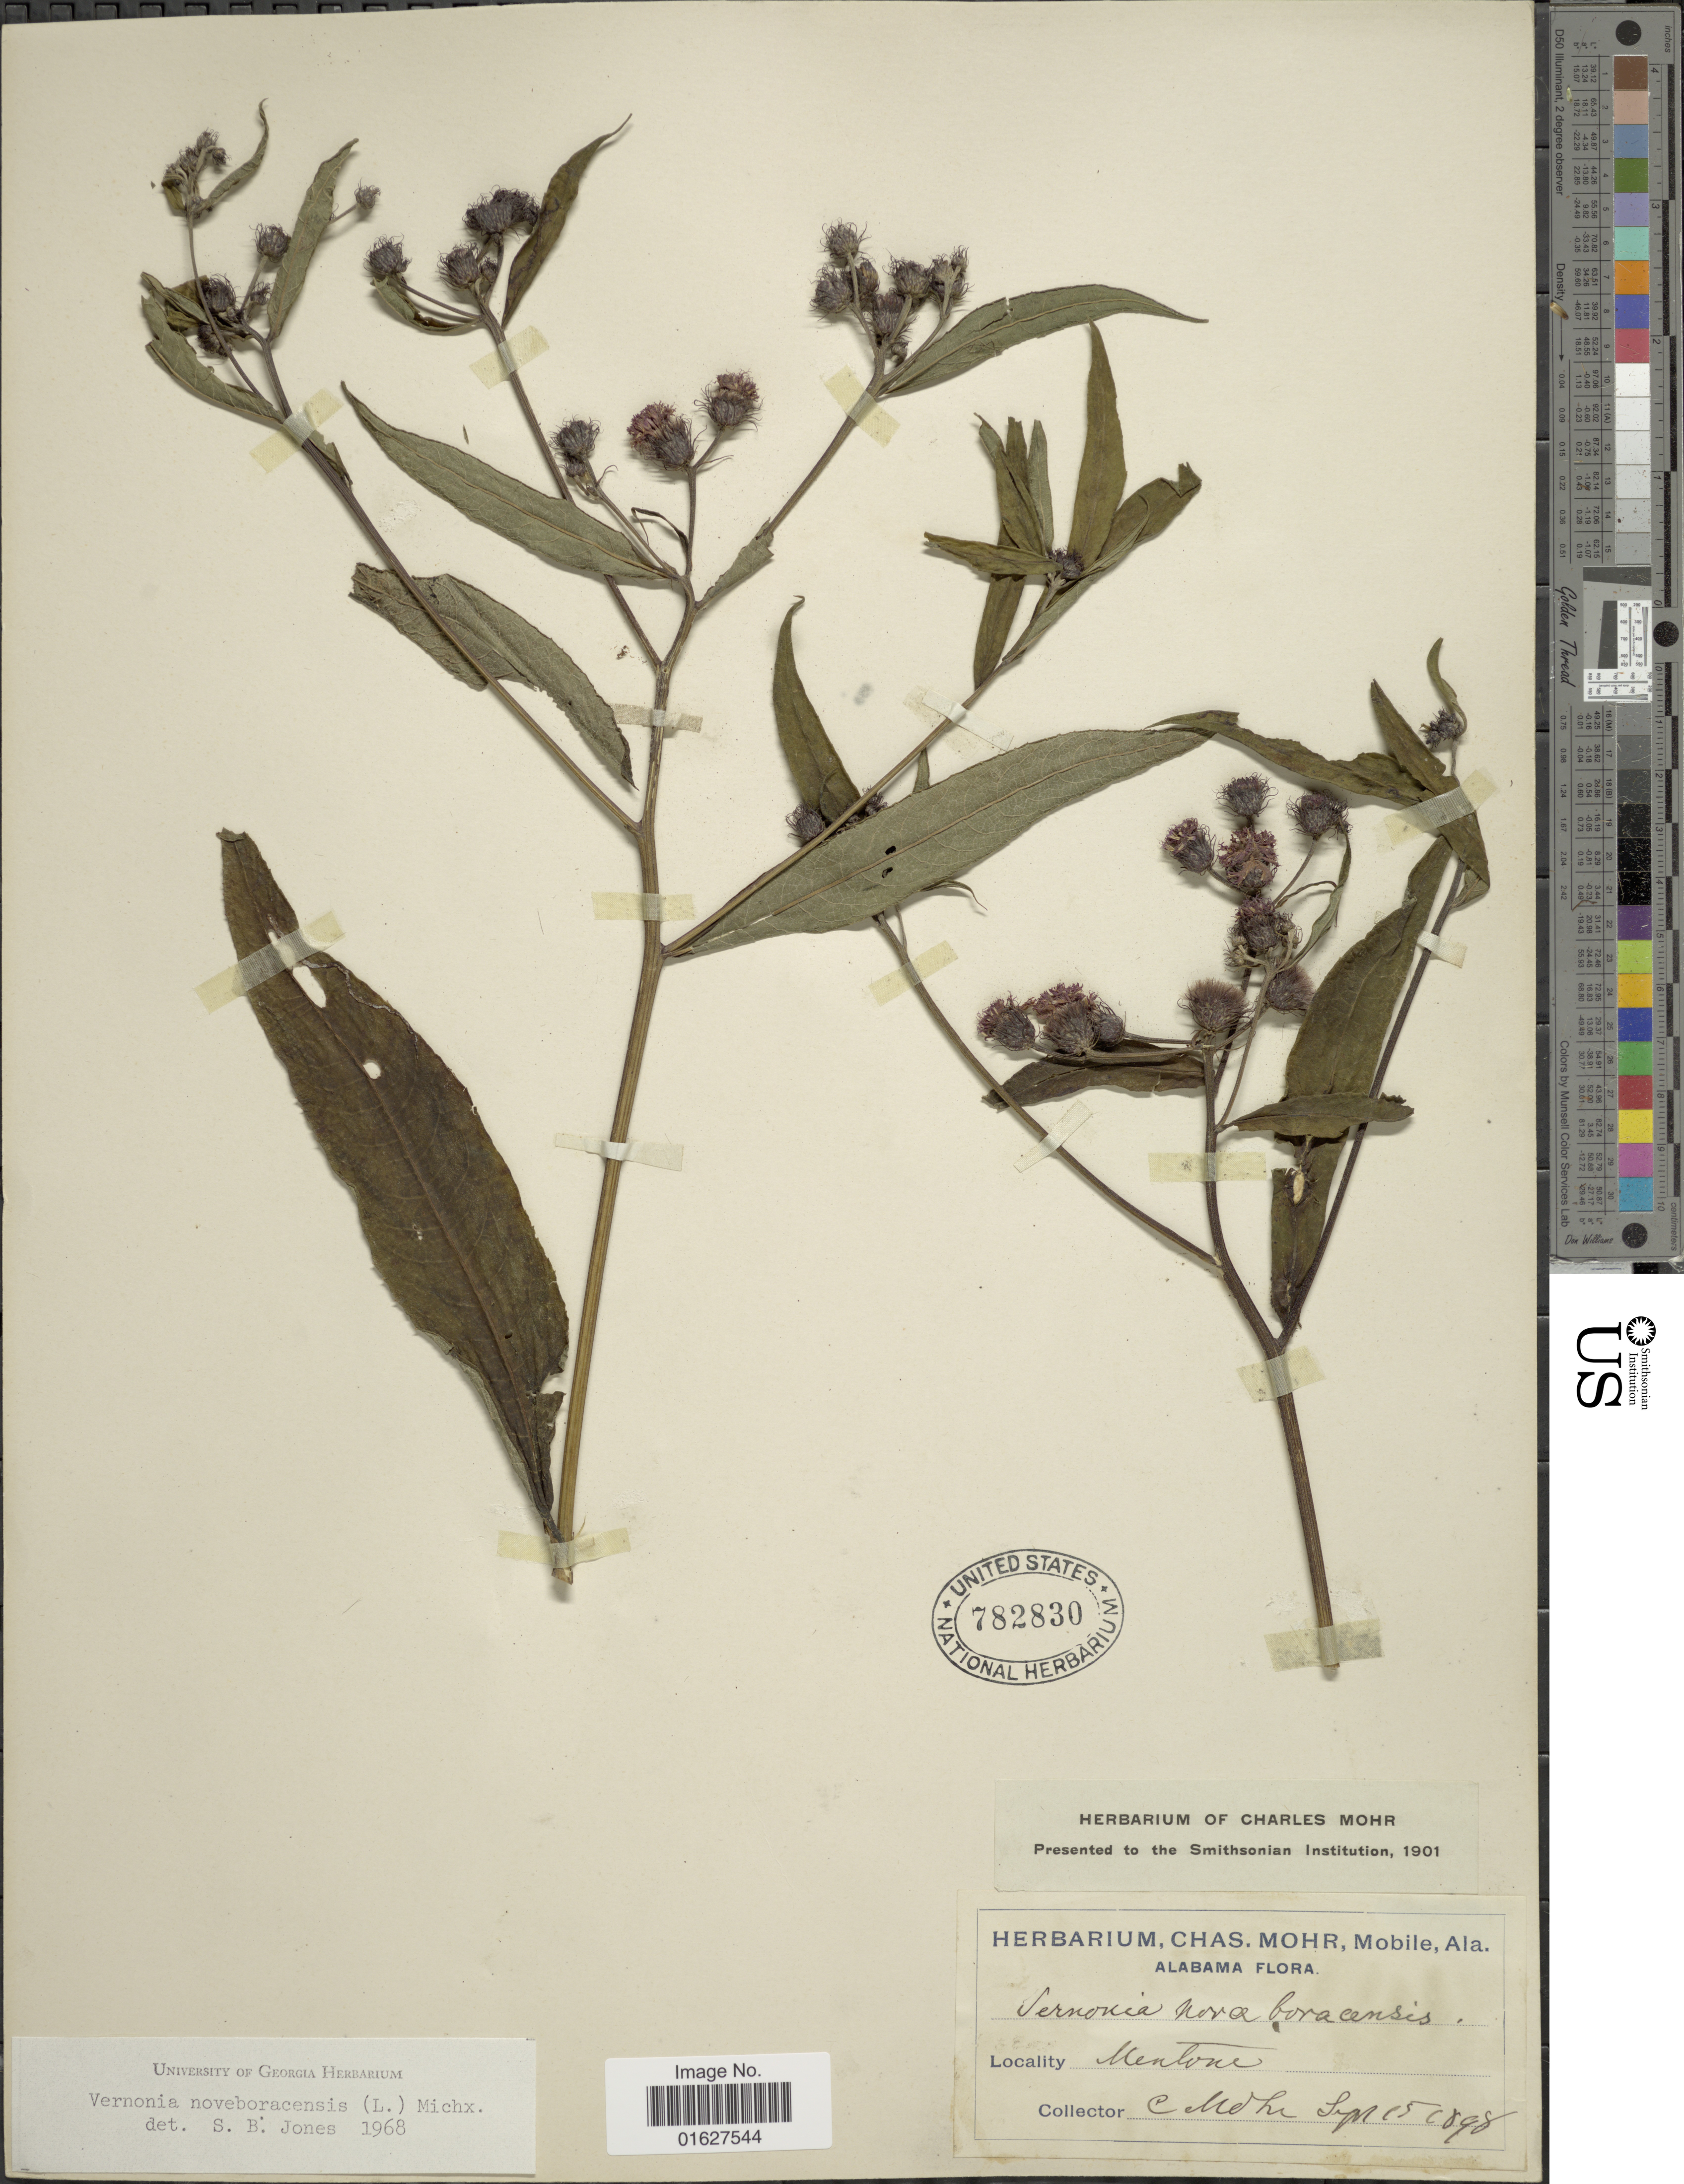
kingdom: Plantae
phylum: Tracheophyta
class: Magnoliopsida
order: Asterales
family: Asteraceae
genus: Vernonia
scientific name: Vernonia noveboracensis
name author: (L.) Michx.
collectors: C. T. Mohr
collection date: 1898-09-15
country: United States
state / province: Alabama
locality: Mentone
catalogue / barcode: US 782830